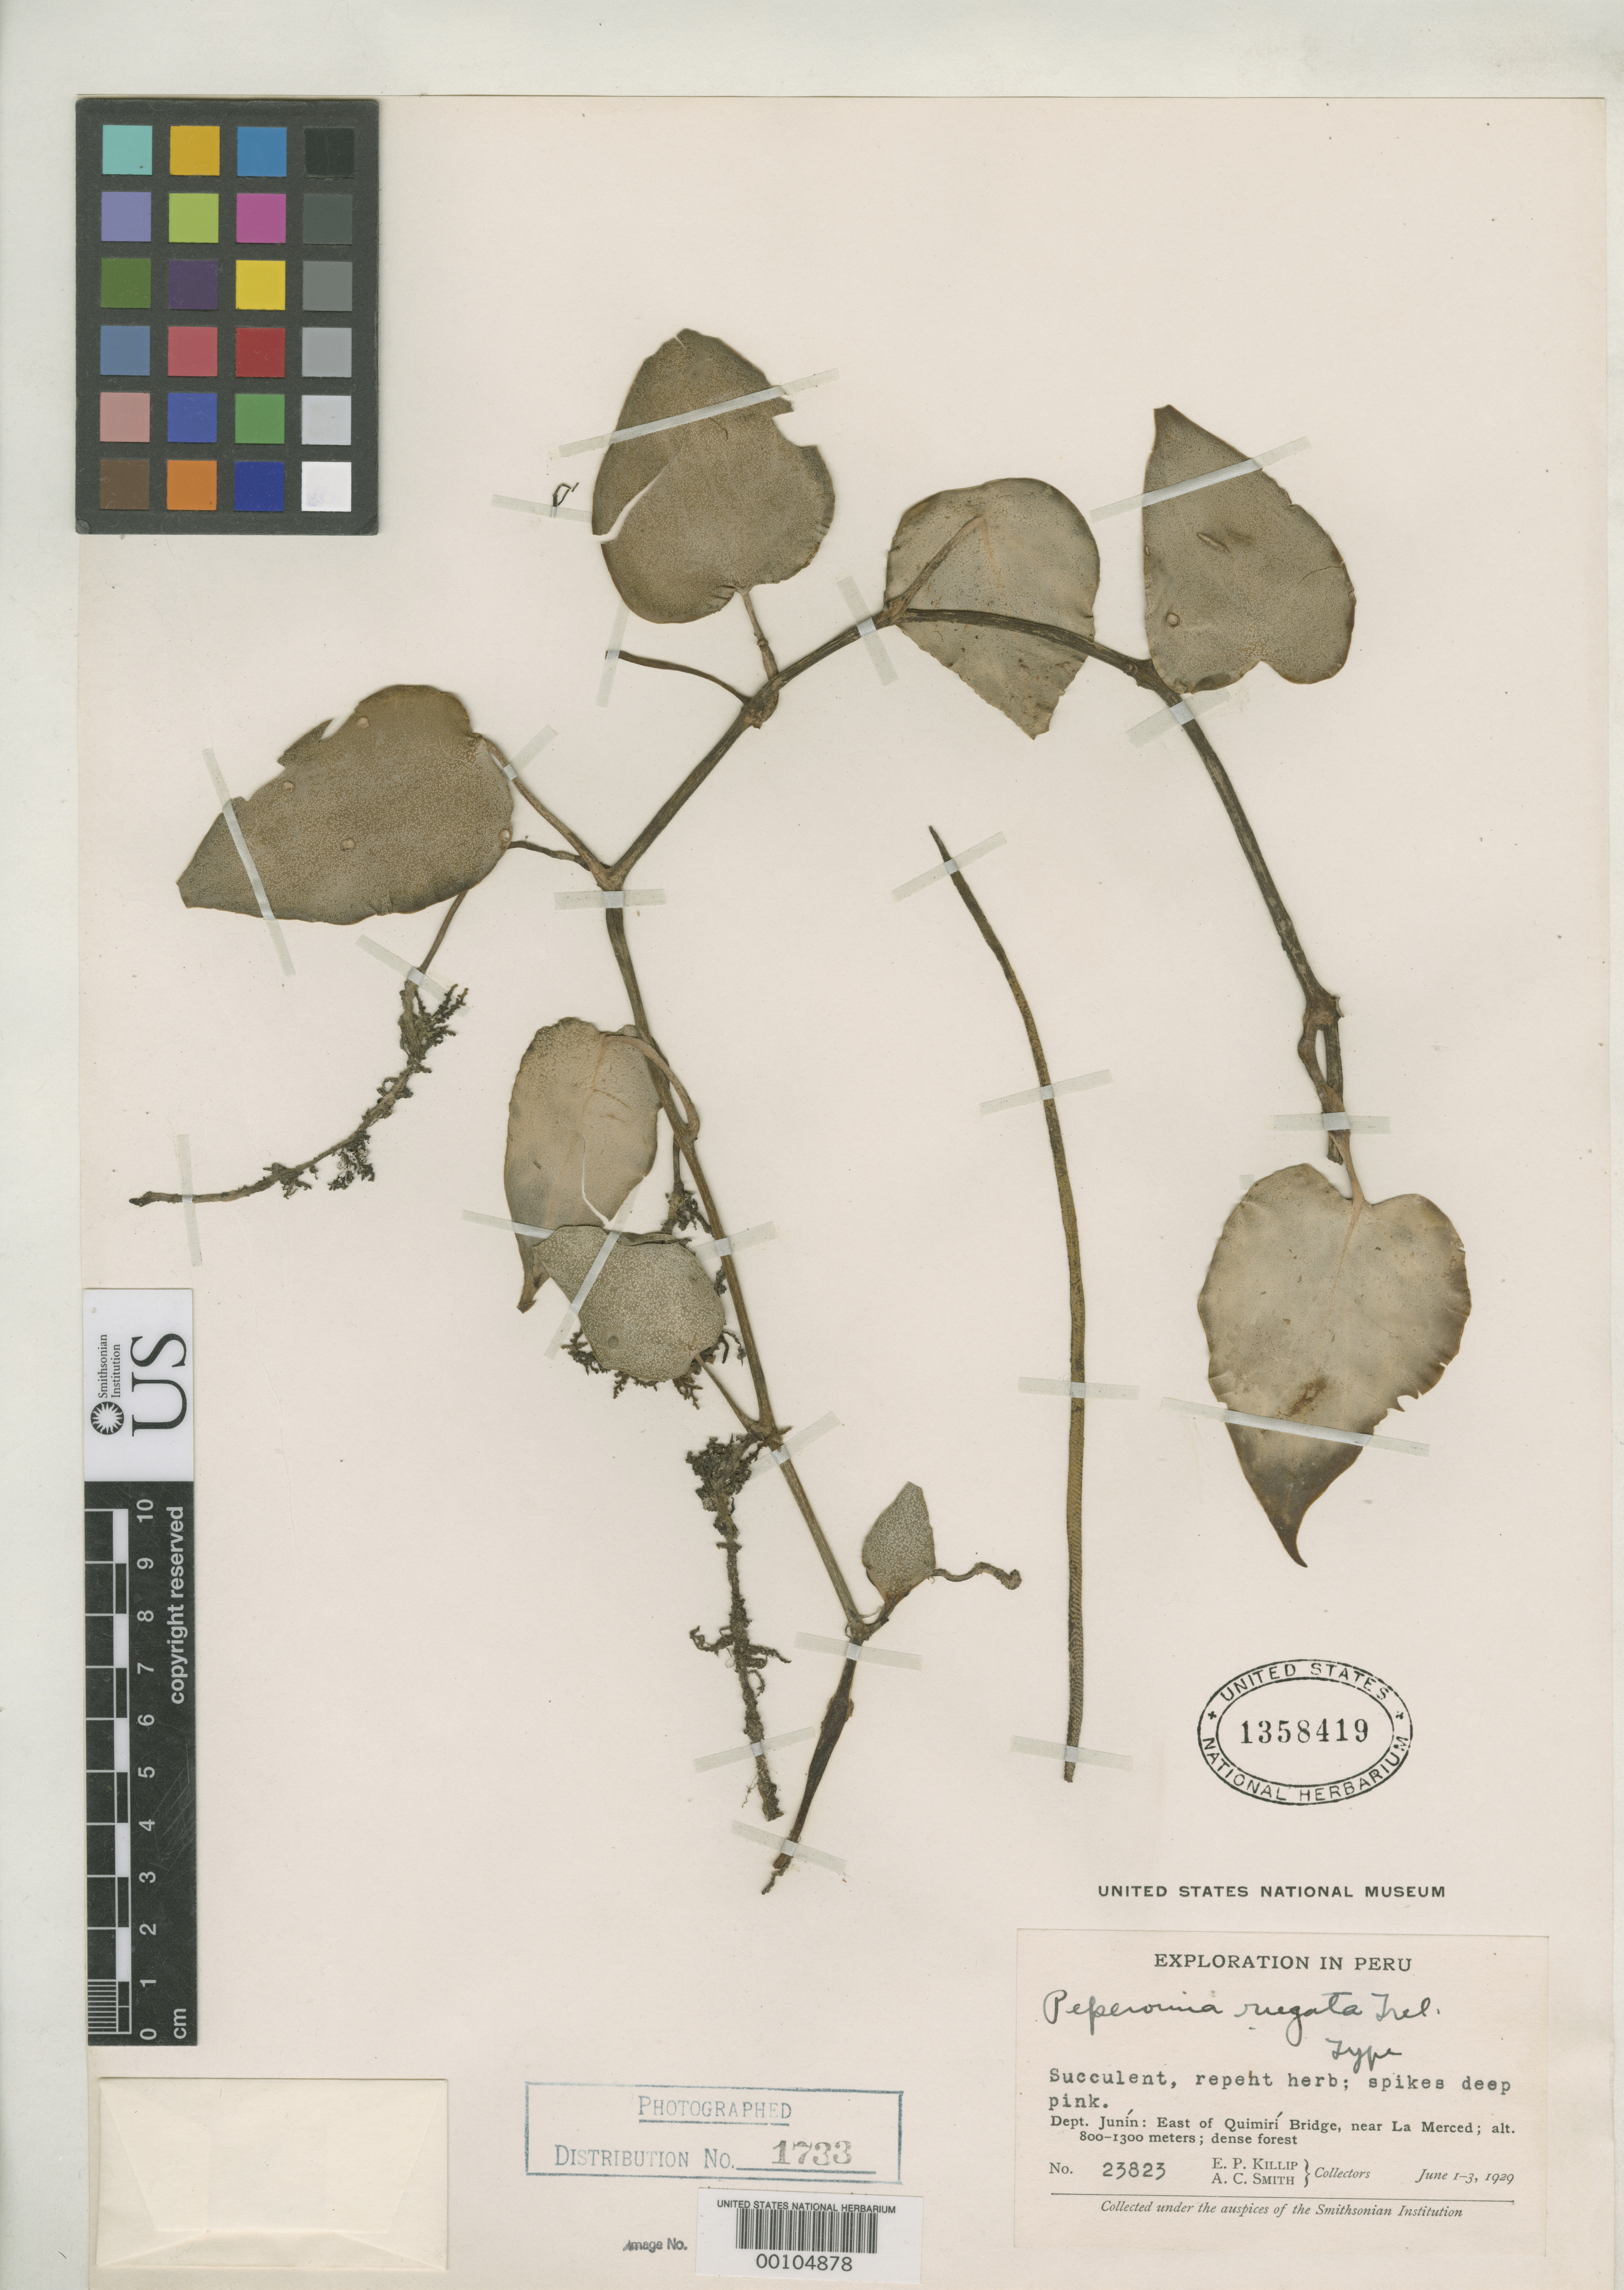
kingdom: Plantae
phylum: Tracheophyta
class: Magnoliopsida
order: Piperales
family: Piperaceae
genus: Peperomia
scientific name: Peperomia rugata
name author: Trel. in J.F. Macbr.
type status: Holotype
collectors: E. P. Killip & A. C. Smith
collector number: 23823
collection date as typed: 01 Jun 1929 to 03 Jun 1929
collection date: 1929-06-01/1929-06-03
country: Peru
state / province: Junín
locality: East of Quimiri Bridge, near La Merced.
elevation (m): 1350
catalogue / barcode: US 1358419